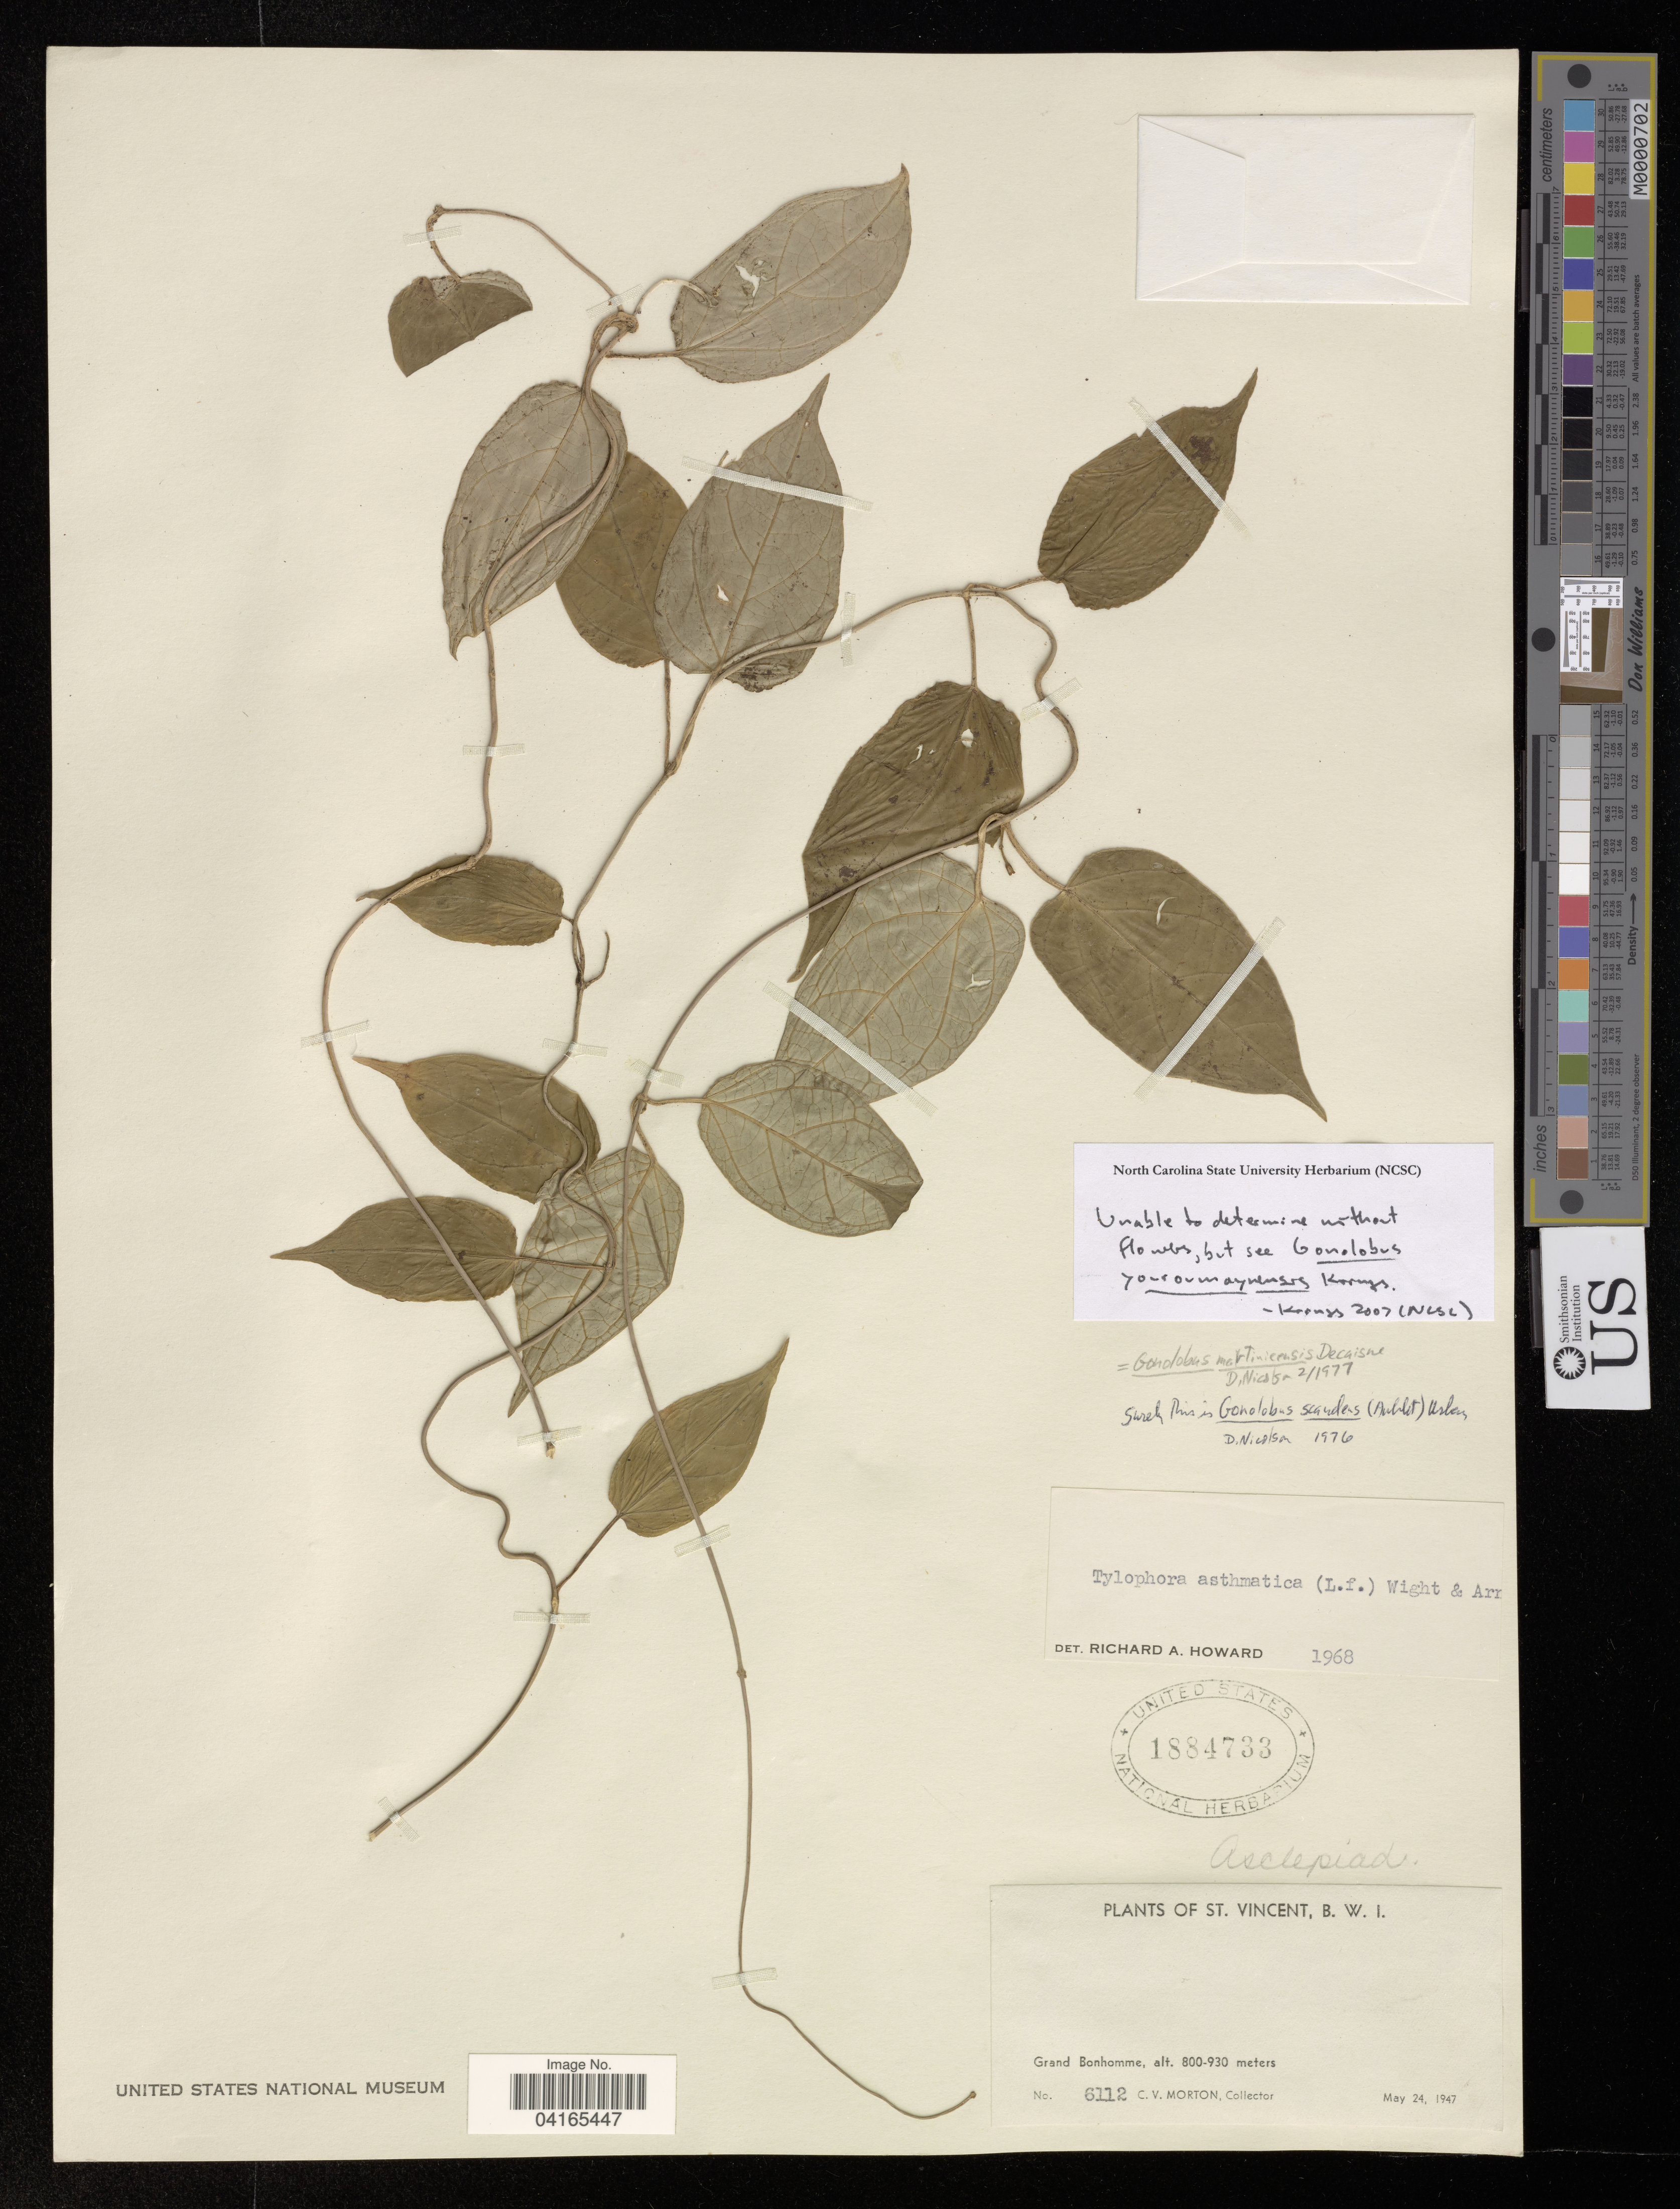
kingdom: Plantae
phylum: Tracheophyta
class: Magnoliopsida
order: Gentianales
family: Apocynaceae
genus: Gonolobus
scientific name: Gonolobus youroumaynensis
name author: Krings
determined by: Krings, A.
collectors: C. V. Morton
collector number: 6112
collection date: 1947-05-24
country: Saint Vincent and the Grenadines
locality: St. Vincent. Grand Bonhomme.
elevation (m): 800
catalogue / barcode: US 1884733